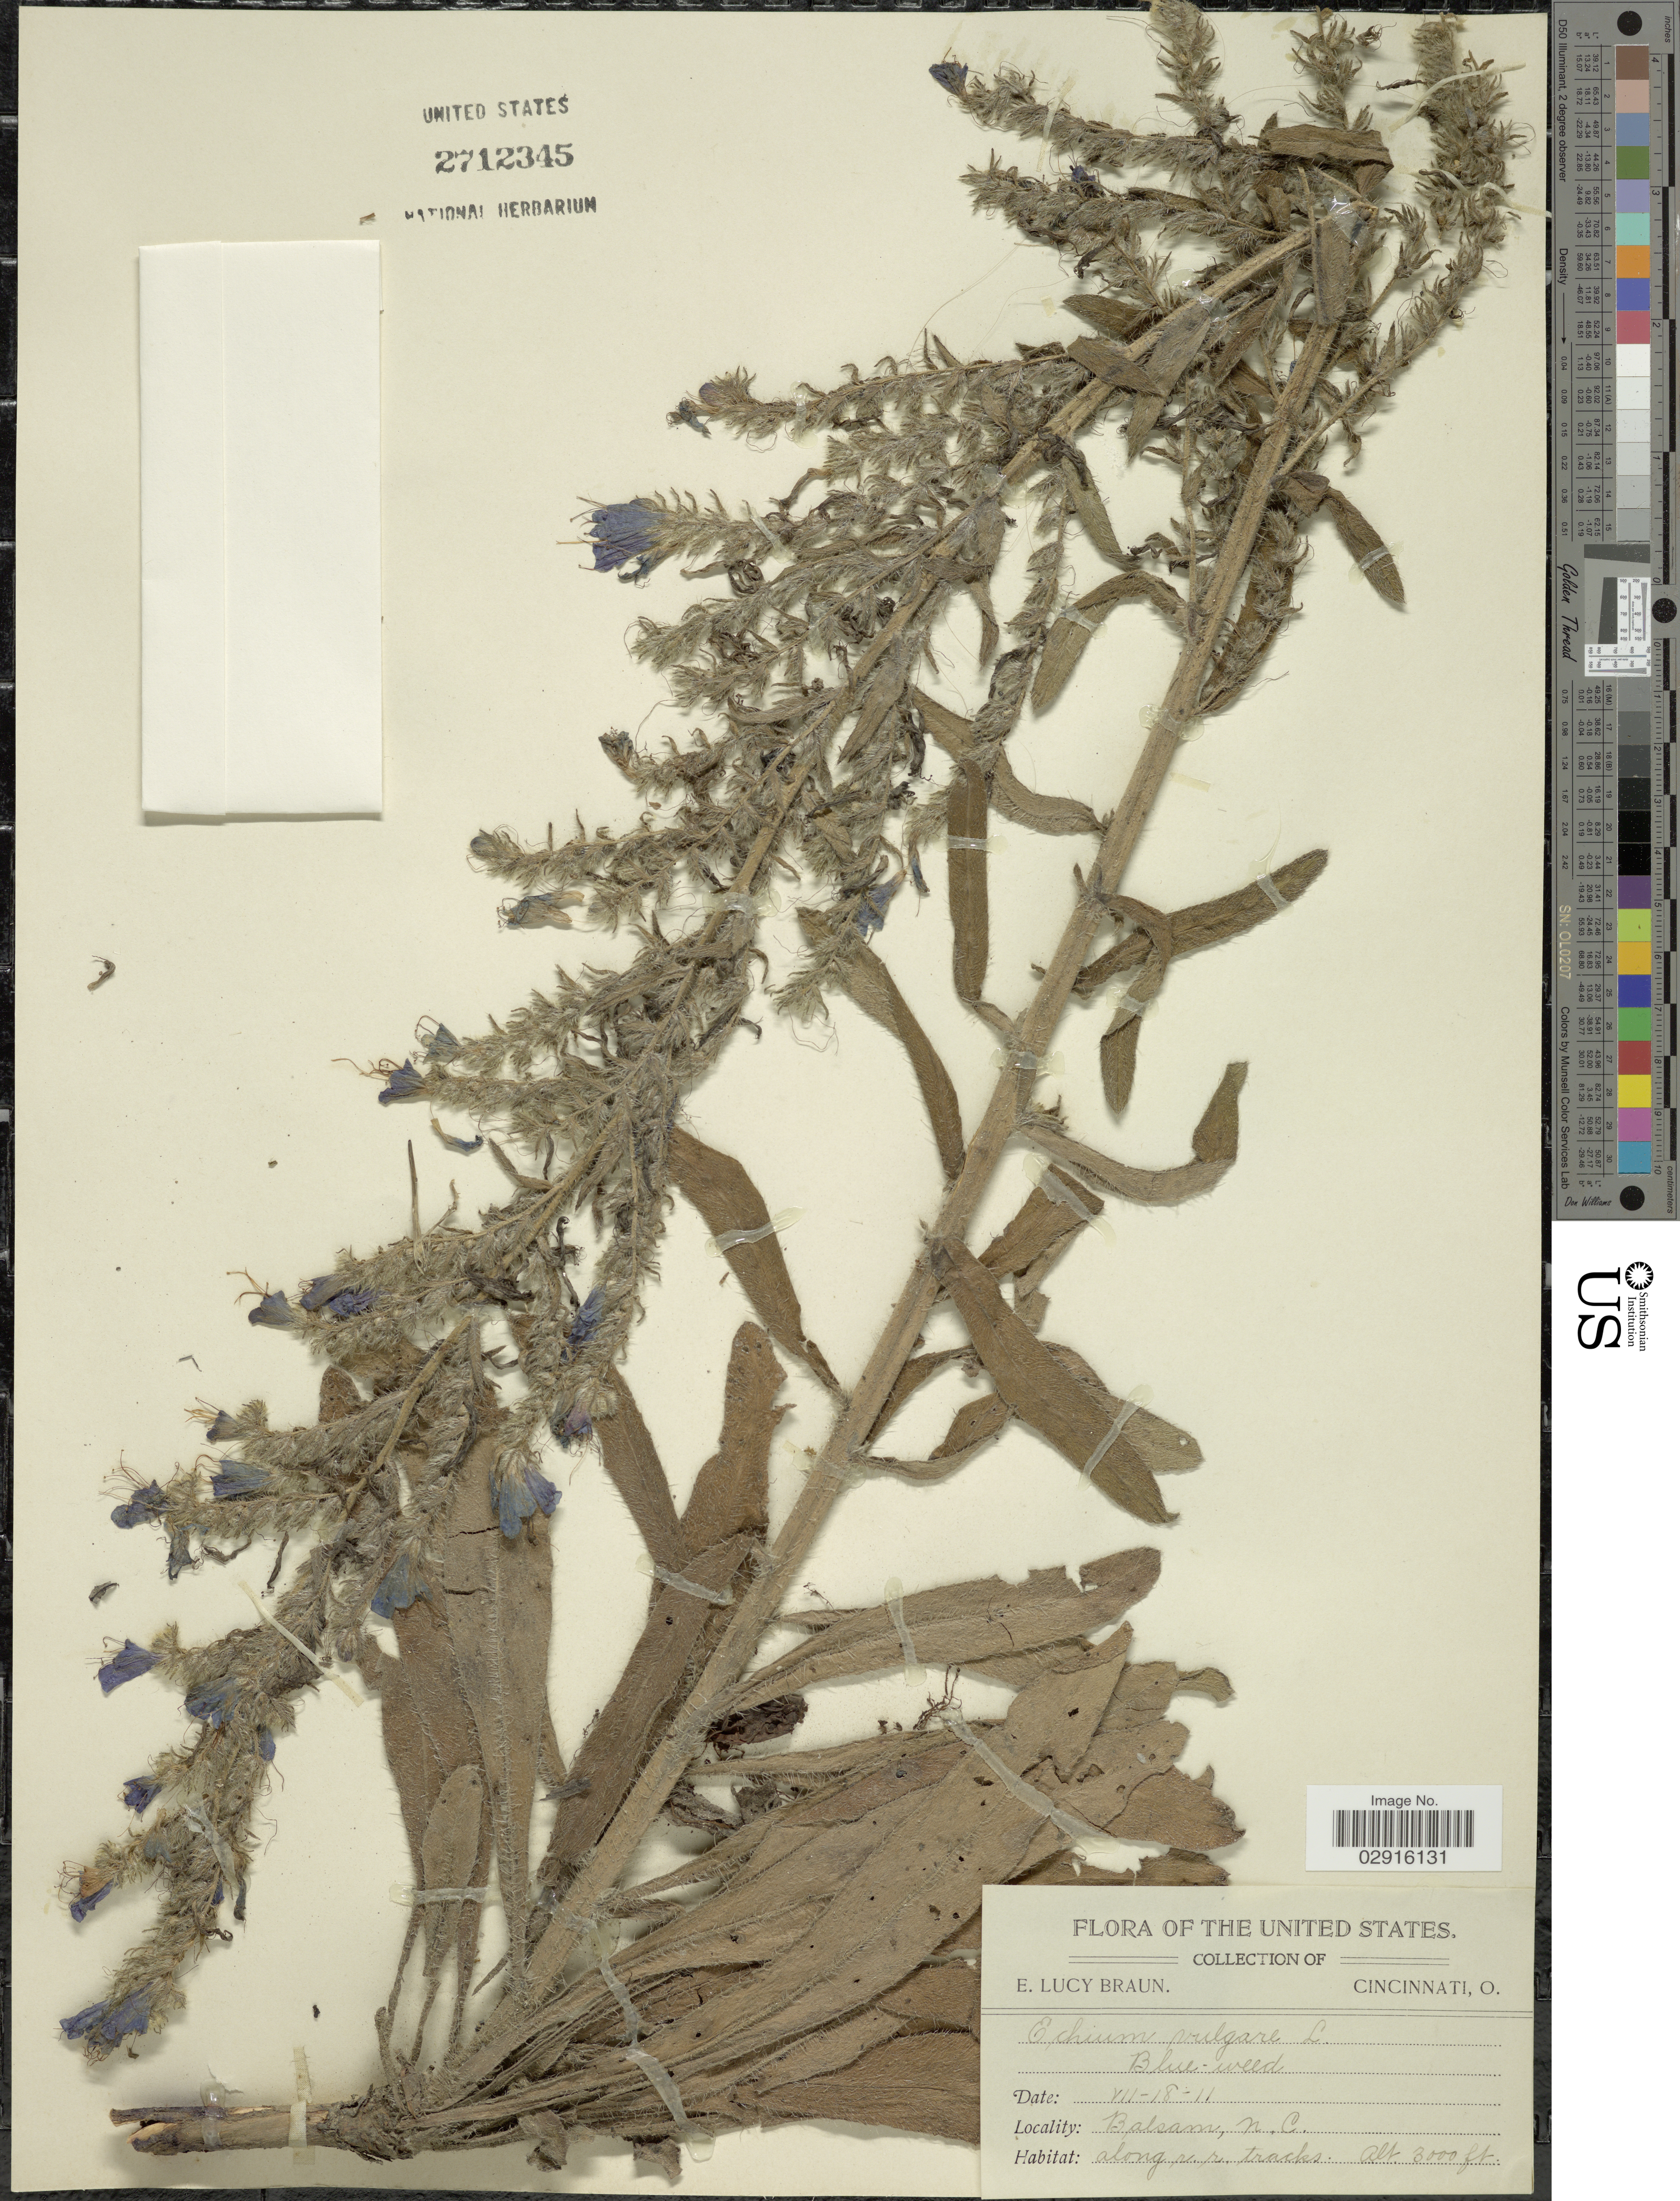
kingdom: Plantae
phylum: Tracheophyta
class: Magnoliopsida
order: Boraginales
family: Boraginaceae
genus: Echium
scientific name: Echium vulgare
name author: L.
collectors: E. L. Braun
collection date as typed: Transcribed d/m/y: 18/7/11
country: United States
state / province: North Carolina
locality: Balsam, N.C. Along r.r. tracks.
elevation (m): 914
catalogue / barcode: US 2712345